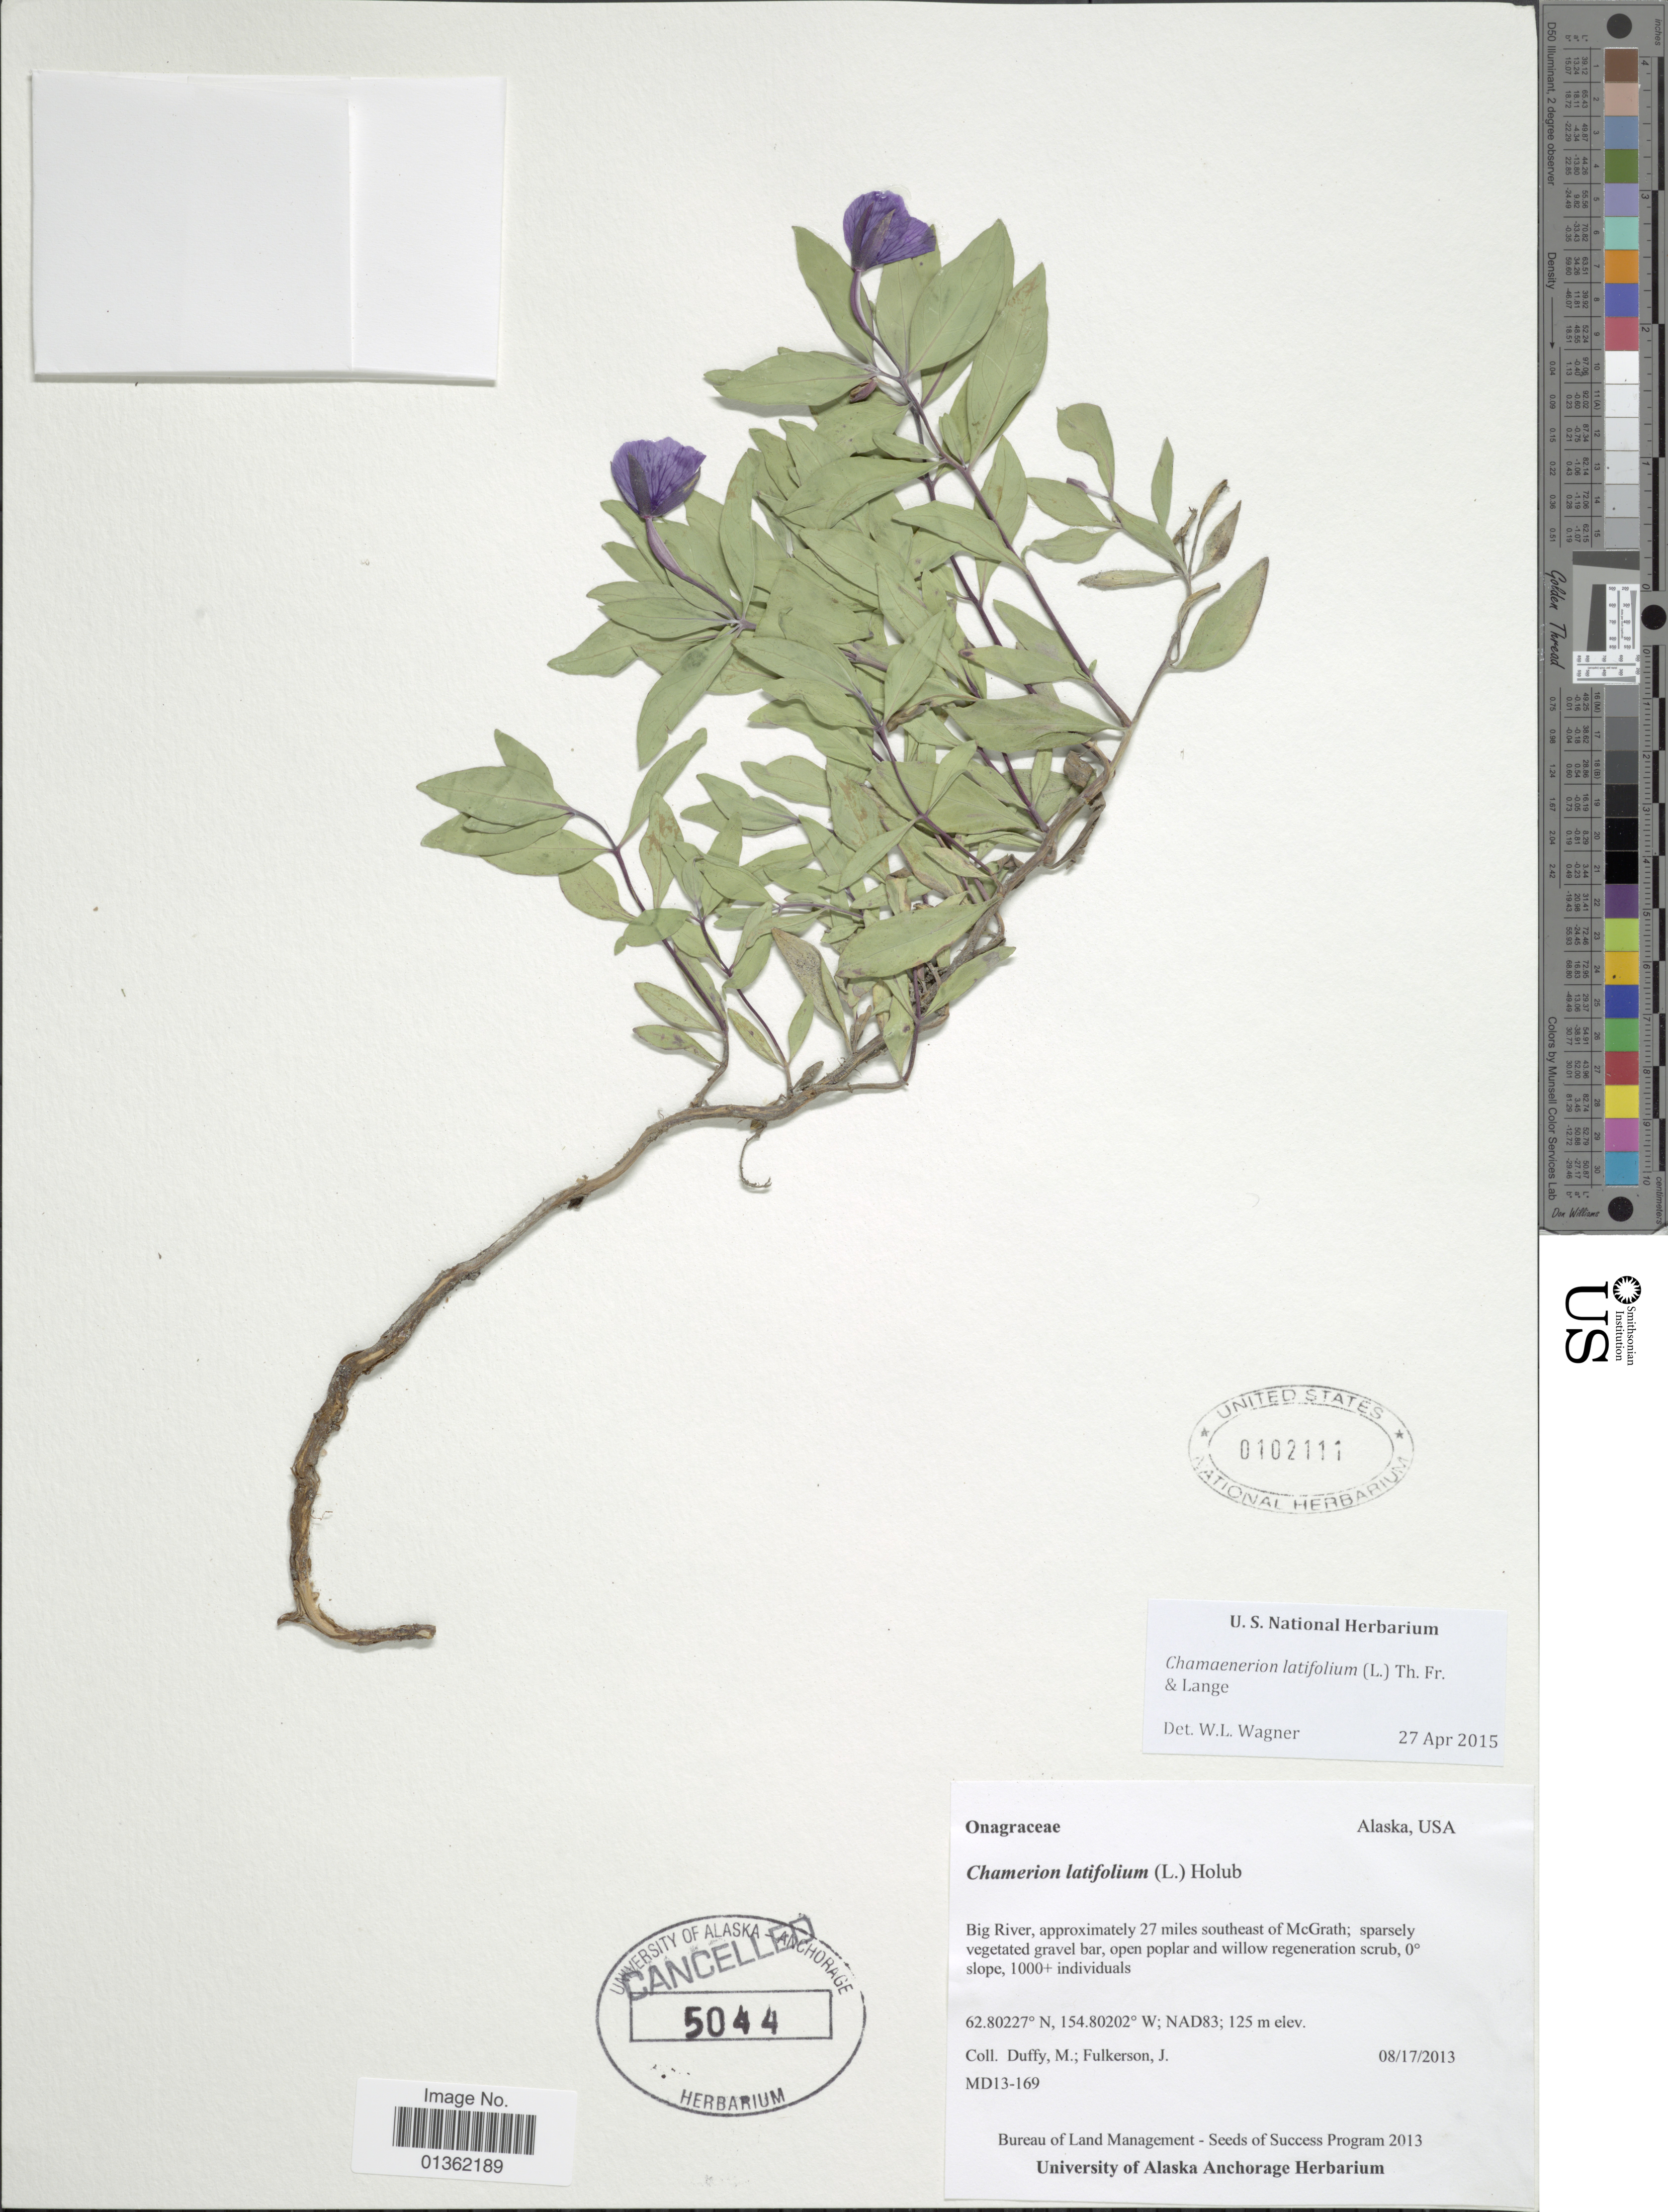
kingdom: Plantae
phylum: Tracheophyta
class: Magnoliopsida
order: Myrtales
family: Onagraceae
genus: Chamaenerion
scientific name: Chamaenerion latifolium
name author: (L.) Th. Fr. & Lange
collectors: M. Duffy & J. Fulkerson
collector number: MD13-169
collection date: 2013-08-17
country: United States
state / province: Alaska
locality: Big River, approximately 27 miles southeast of McGrath.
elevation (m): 125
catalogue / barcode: US 102111